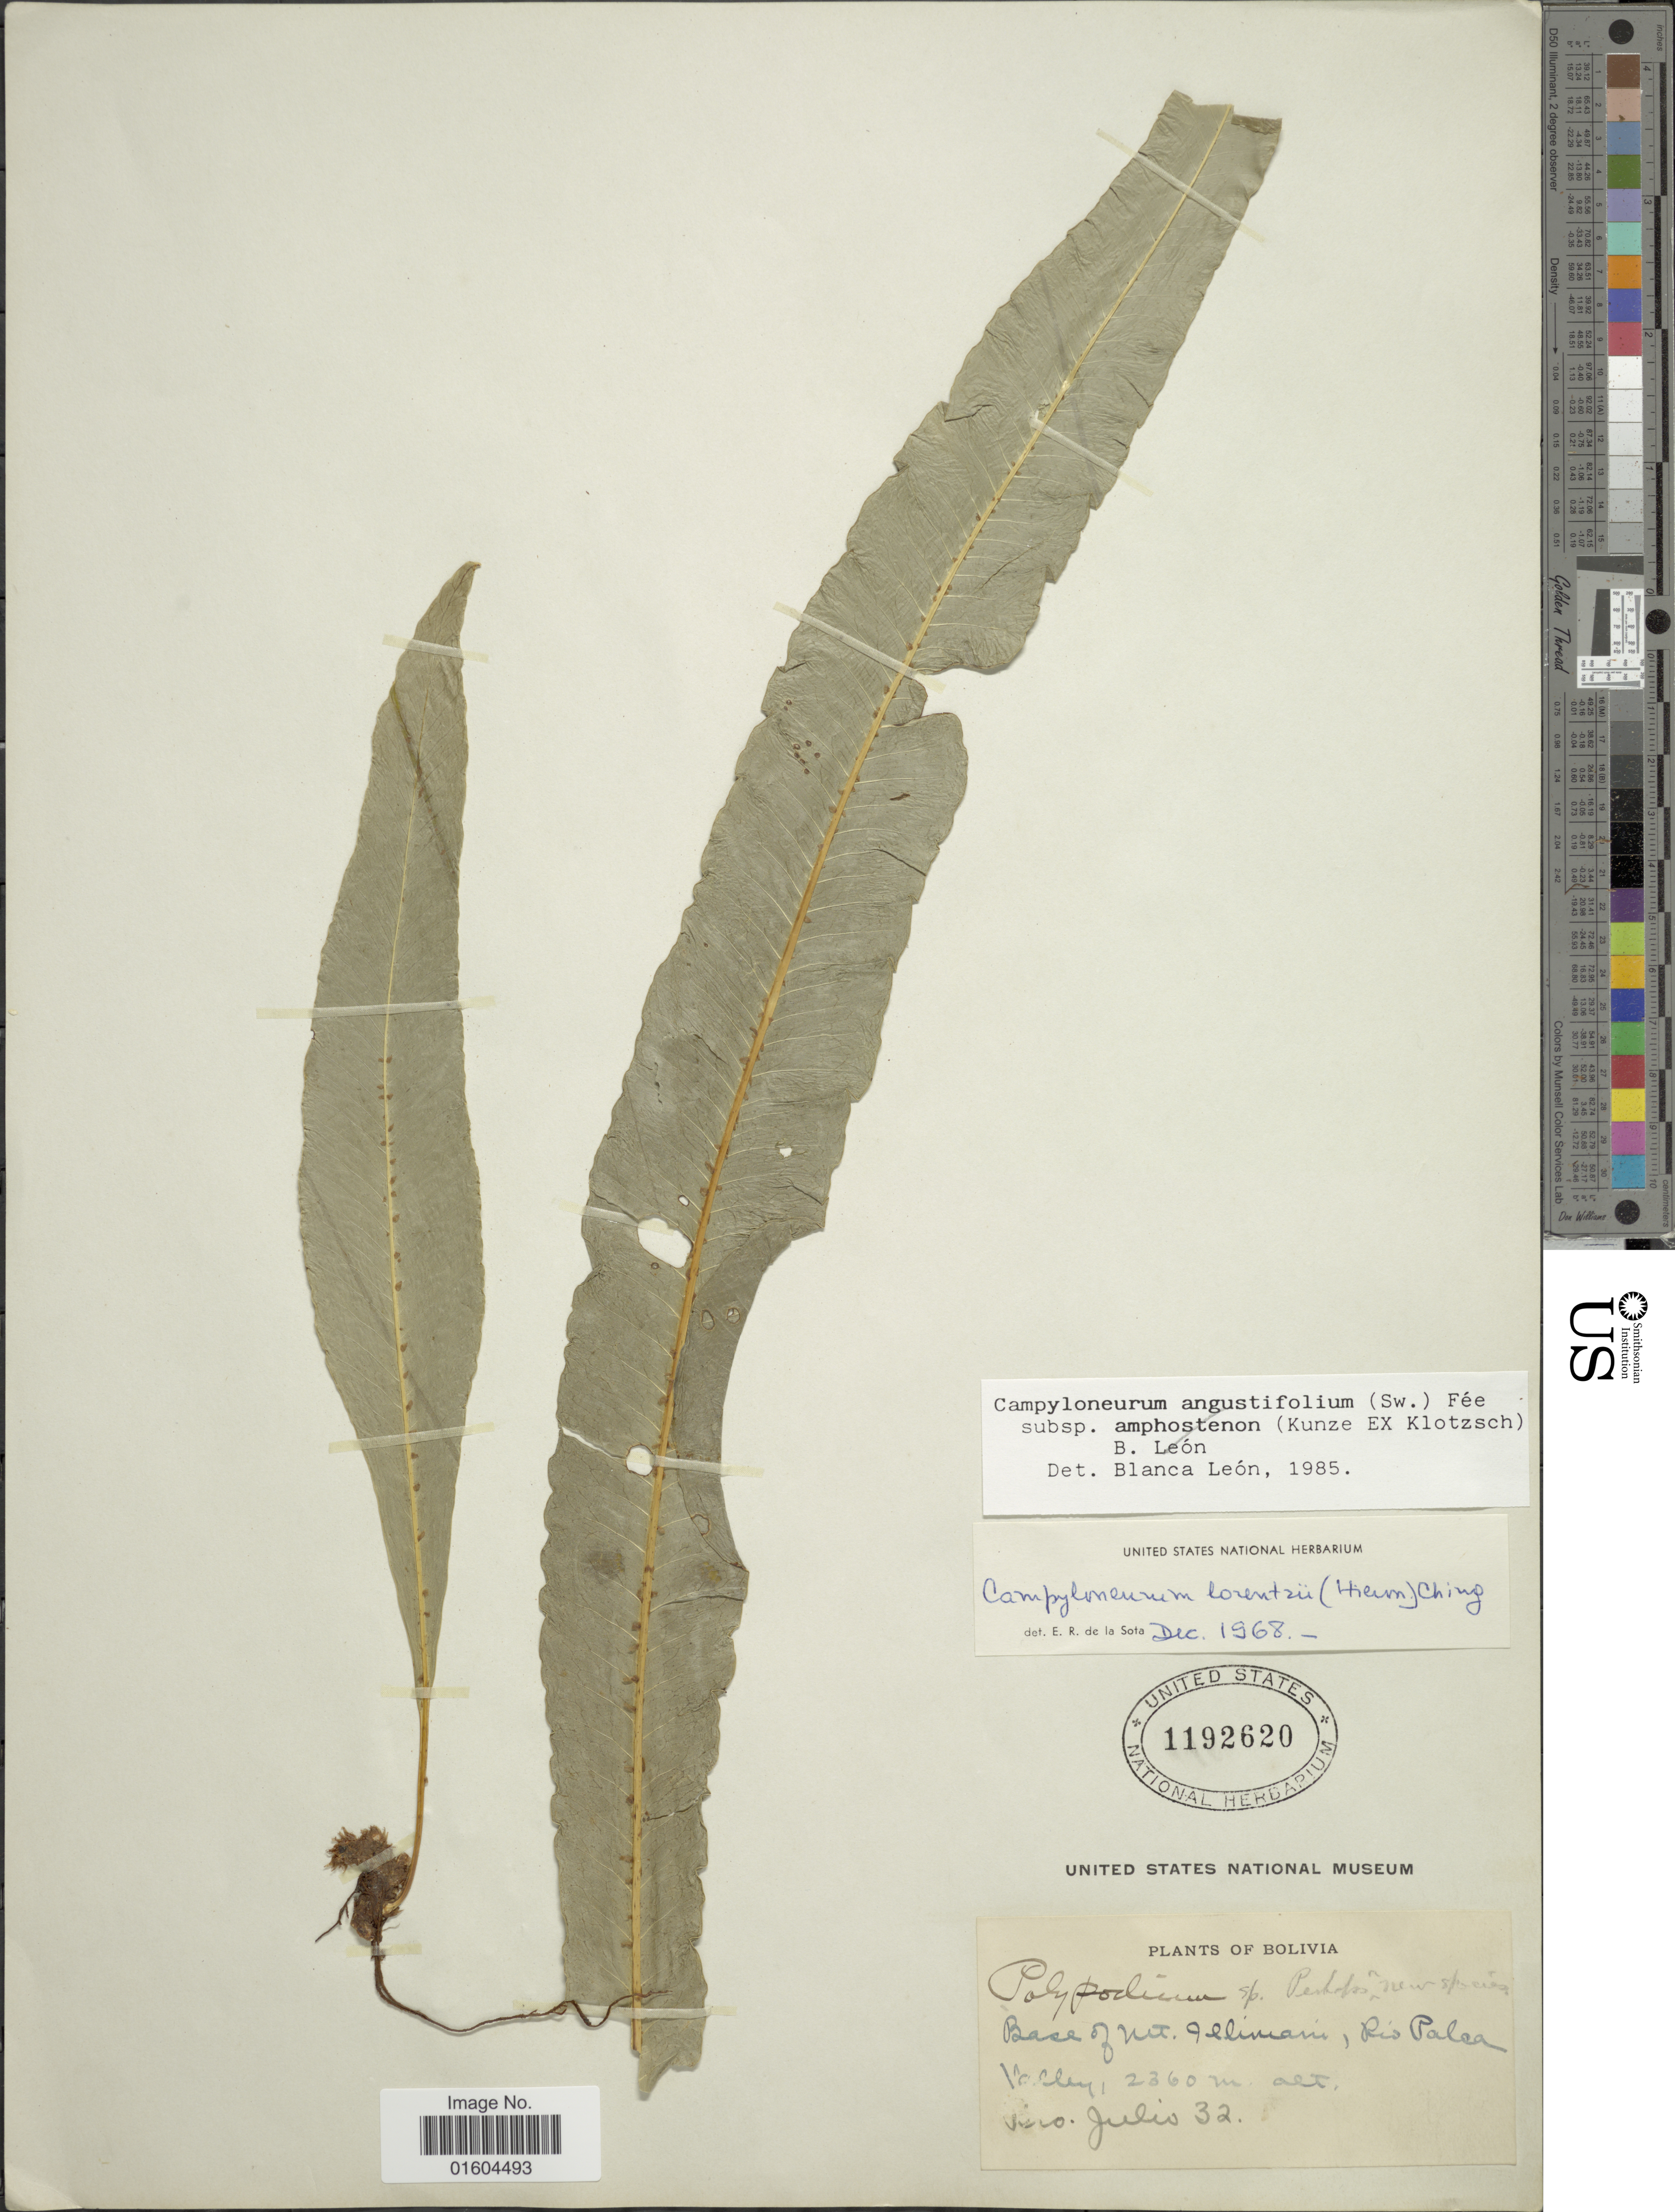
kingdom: Plantae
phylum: Tracheophyta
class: Polypodiopsida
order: Polypodiales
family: Polypodiaceae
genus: Campyloneurum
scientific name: Campyloneurum lorentzii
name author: (Hieron.) Ching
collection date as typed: Transcribed d/m/y: /7/32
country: Bolivia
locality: Bolivia, Base of Mt. Illimani, Rio Palca Valley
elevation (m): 2360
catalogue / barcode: US 1192620